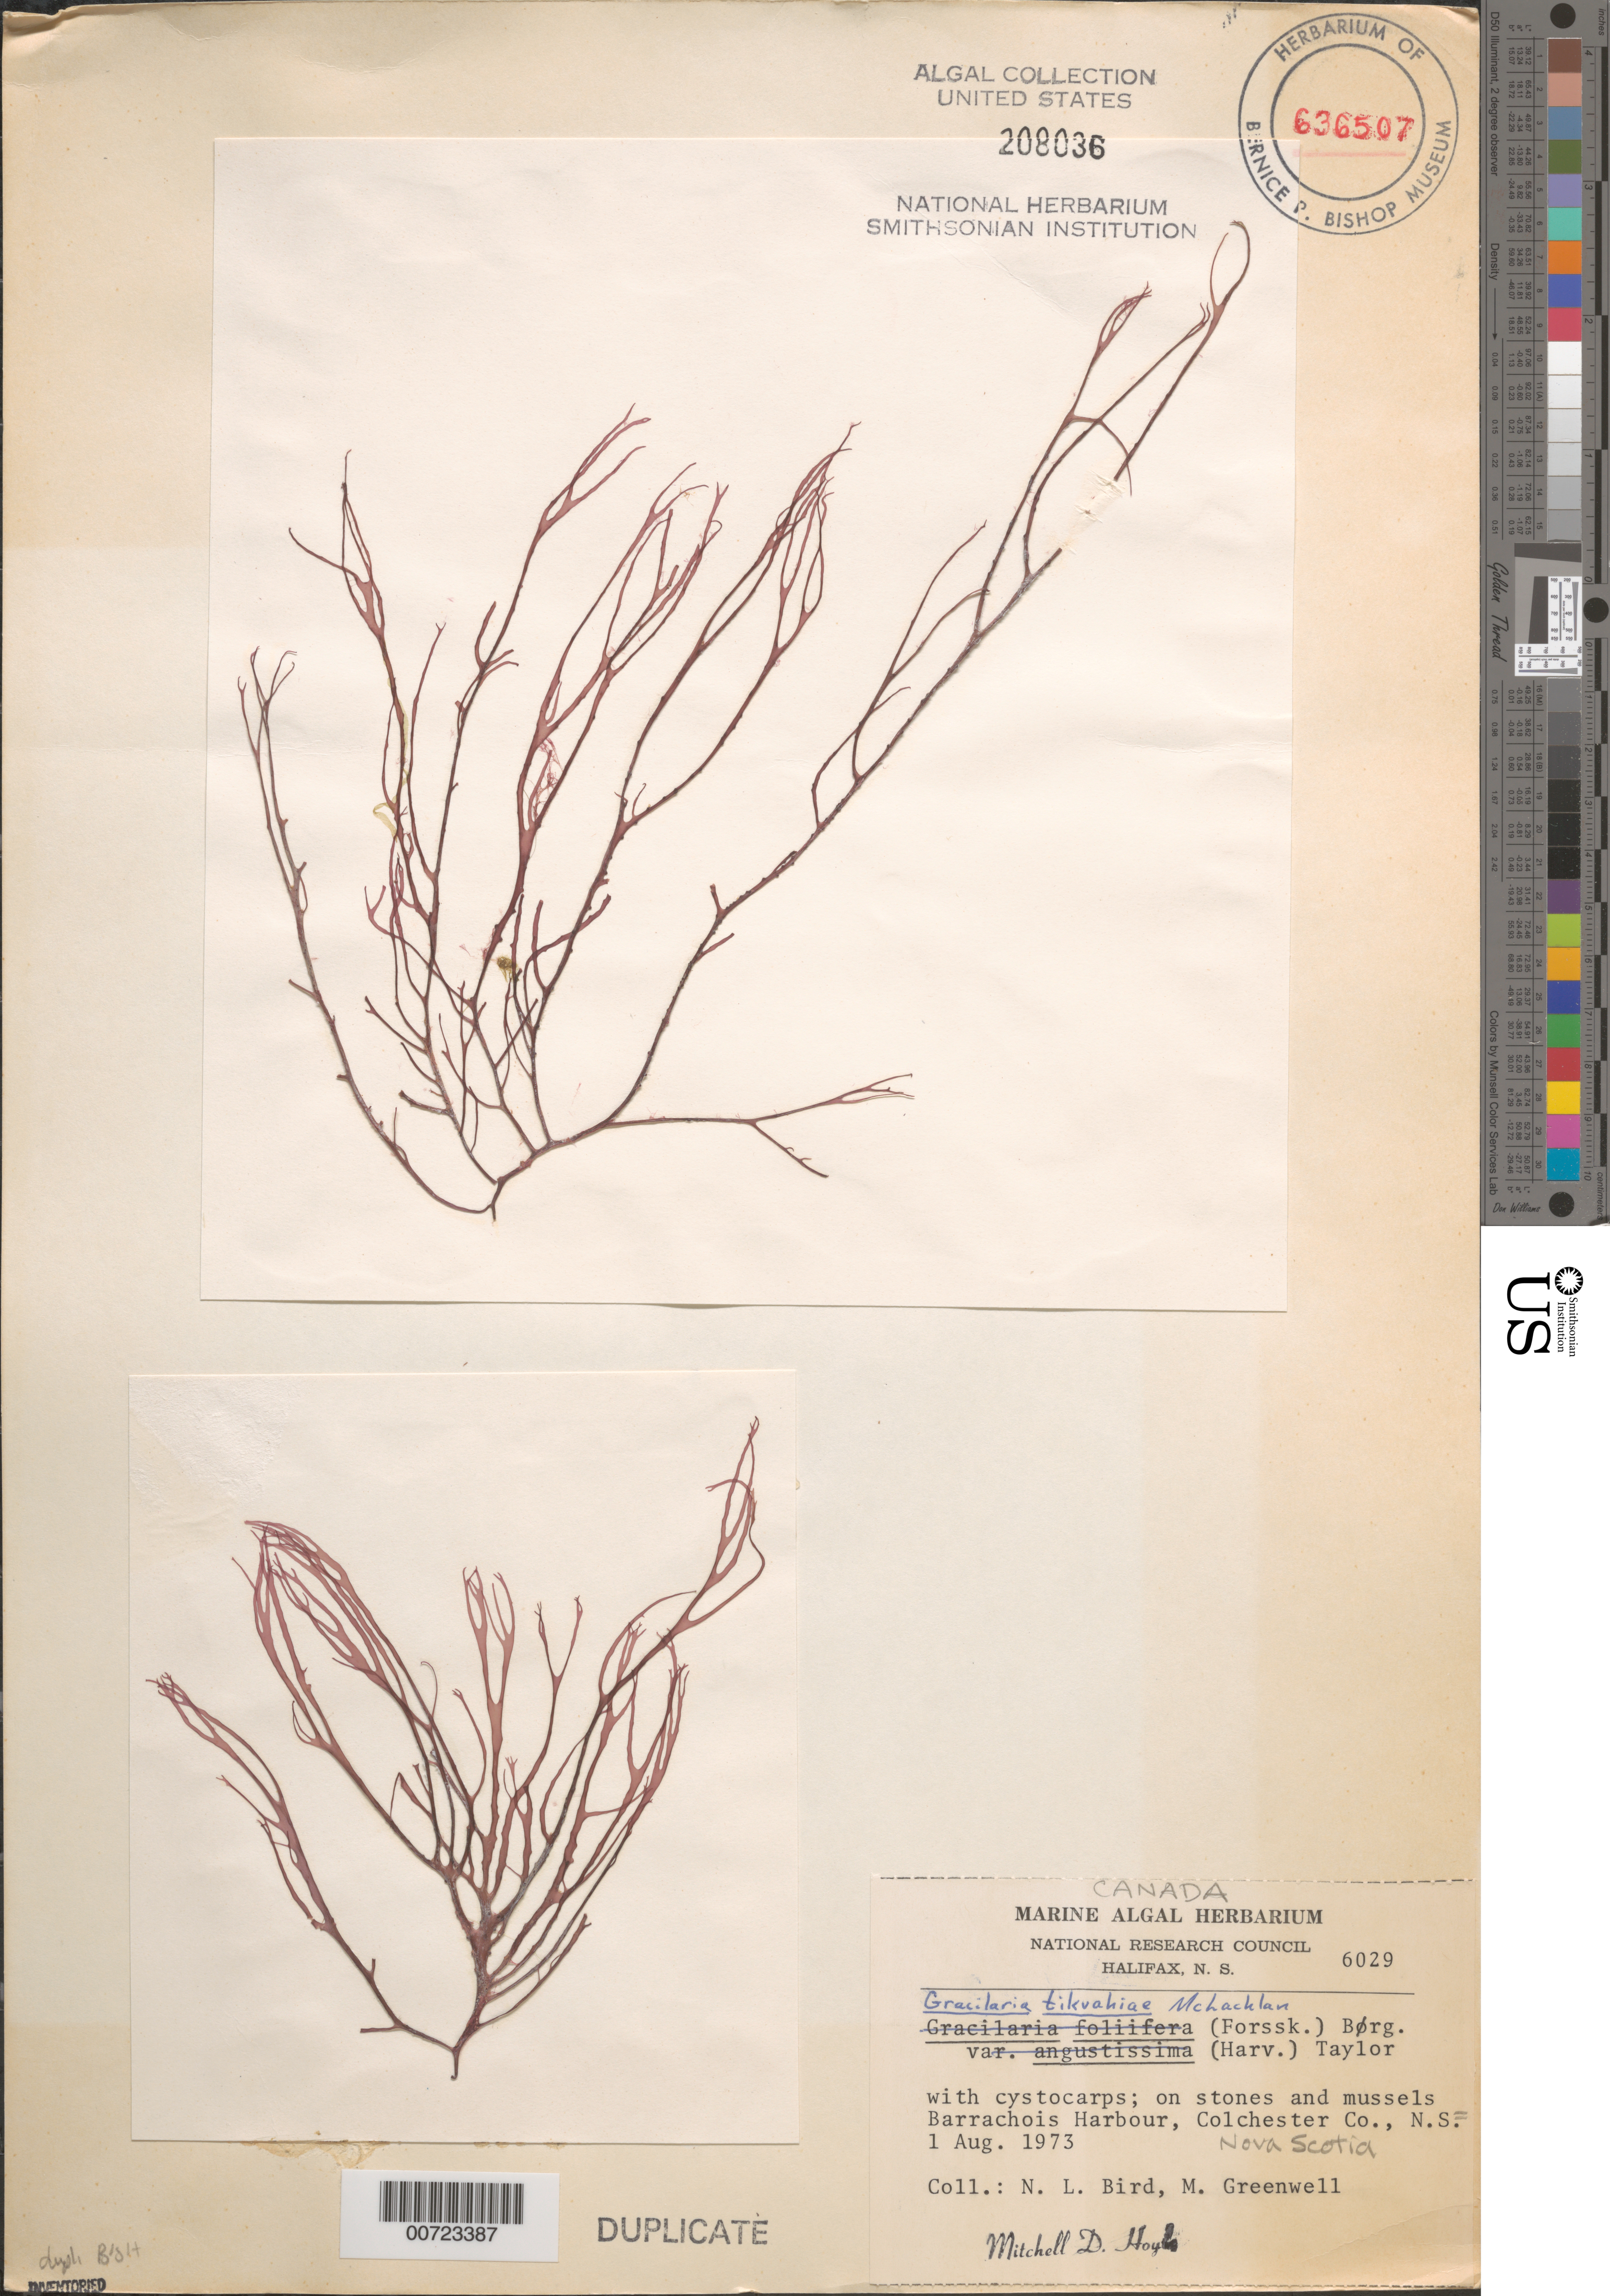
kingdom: Plantae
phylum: Rhodophyta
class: Florideophyceae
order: Gracilariales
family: Gracilariaceae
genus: Gracilaria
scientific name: Gracilaria tikvahiae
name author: McLachlan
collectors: N. L. Bird & M. Greenwell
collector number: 6029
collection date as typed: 01 Aug 1973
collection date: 1973-08-01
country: Canada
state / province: Nova Scotia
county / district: Colchester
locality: Barrachois Harbour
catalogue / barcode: US 208036